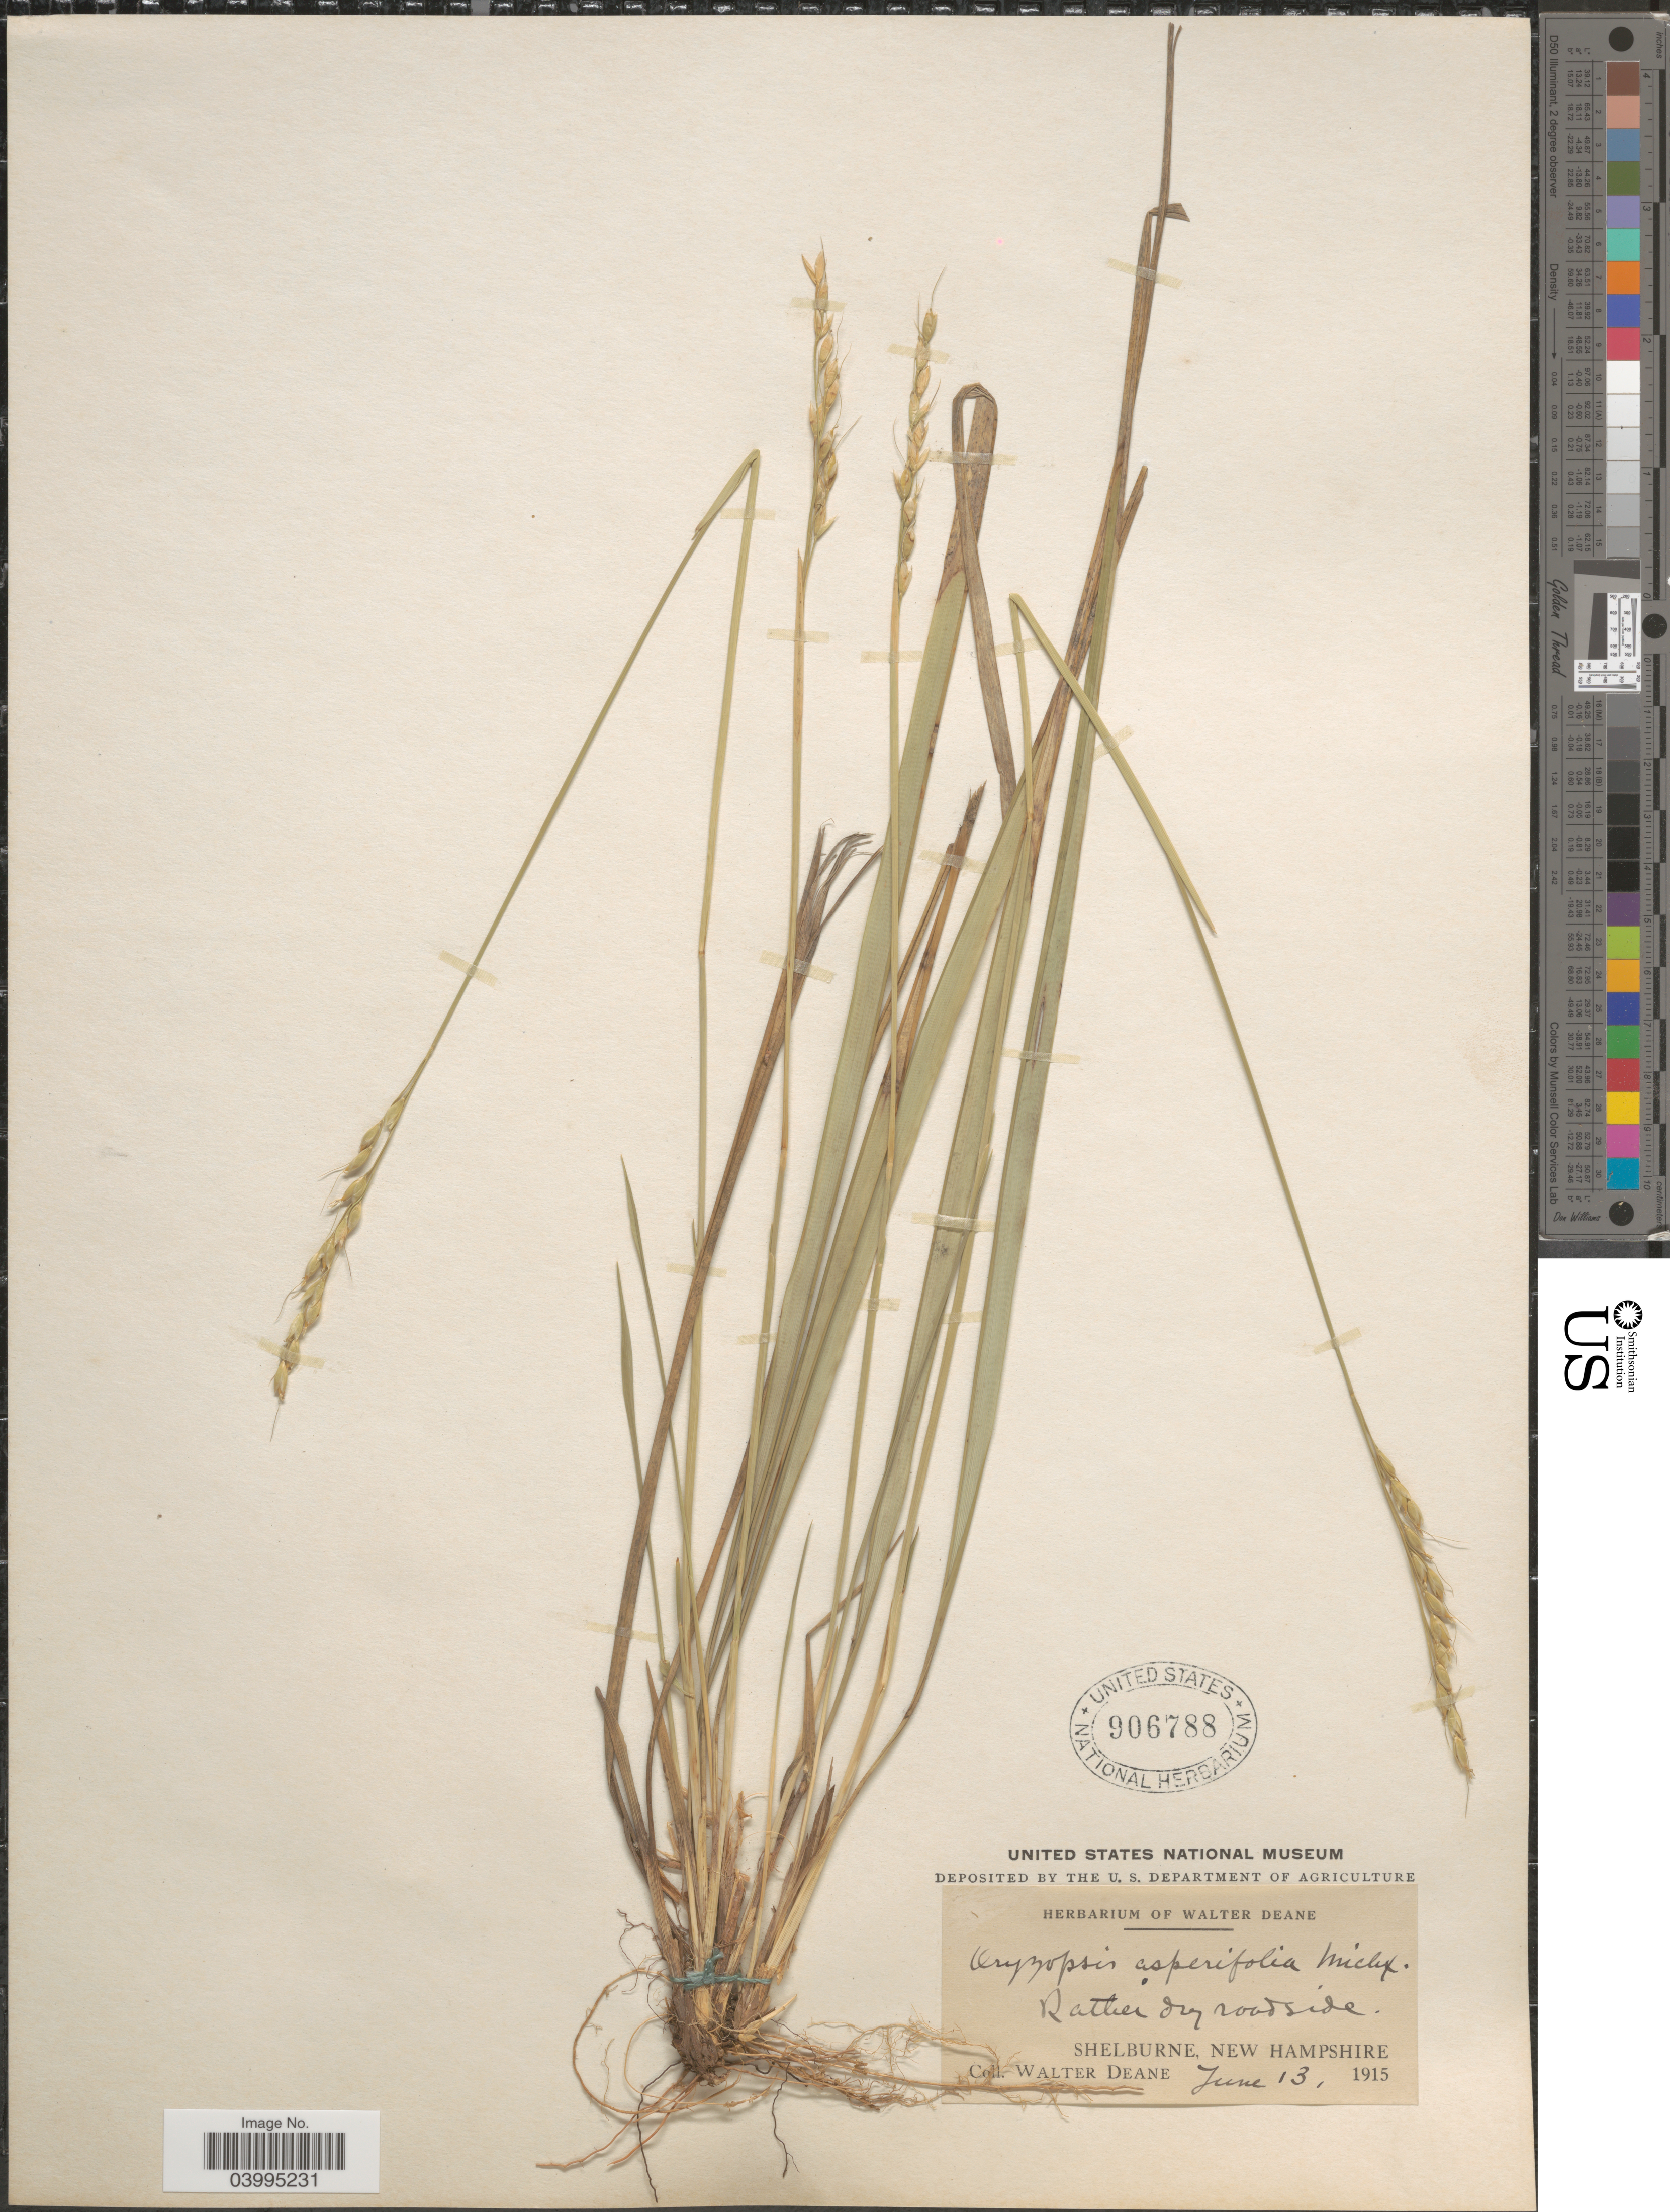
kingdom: Plantae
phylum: Tracheophyta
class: Liliopsida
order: Poales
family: Poaceae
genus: Oryzopsis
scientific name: Oryzopsis asperifolia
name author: Michx.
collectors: W. Deane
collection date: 1915-06-13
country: United States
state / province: New Hampshire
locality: Rather dry roadside. Shelburne.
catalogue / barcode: US 906788